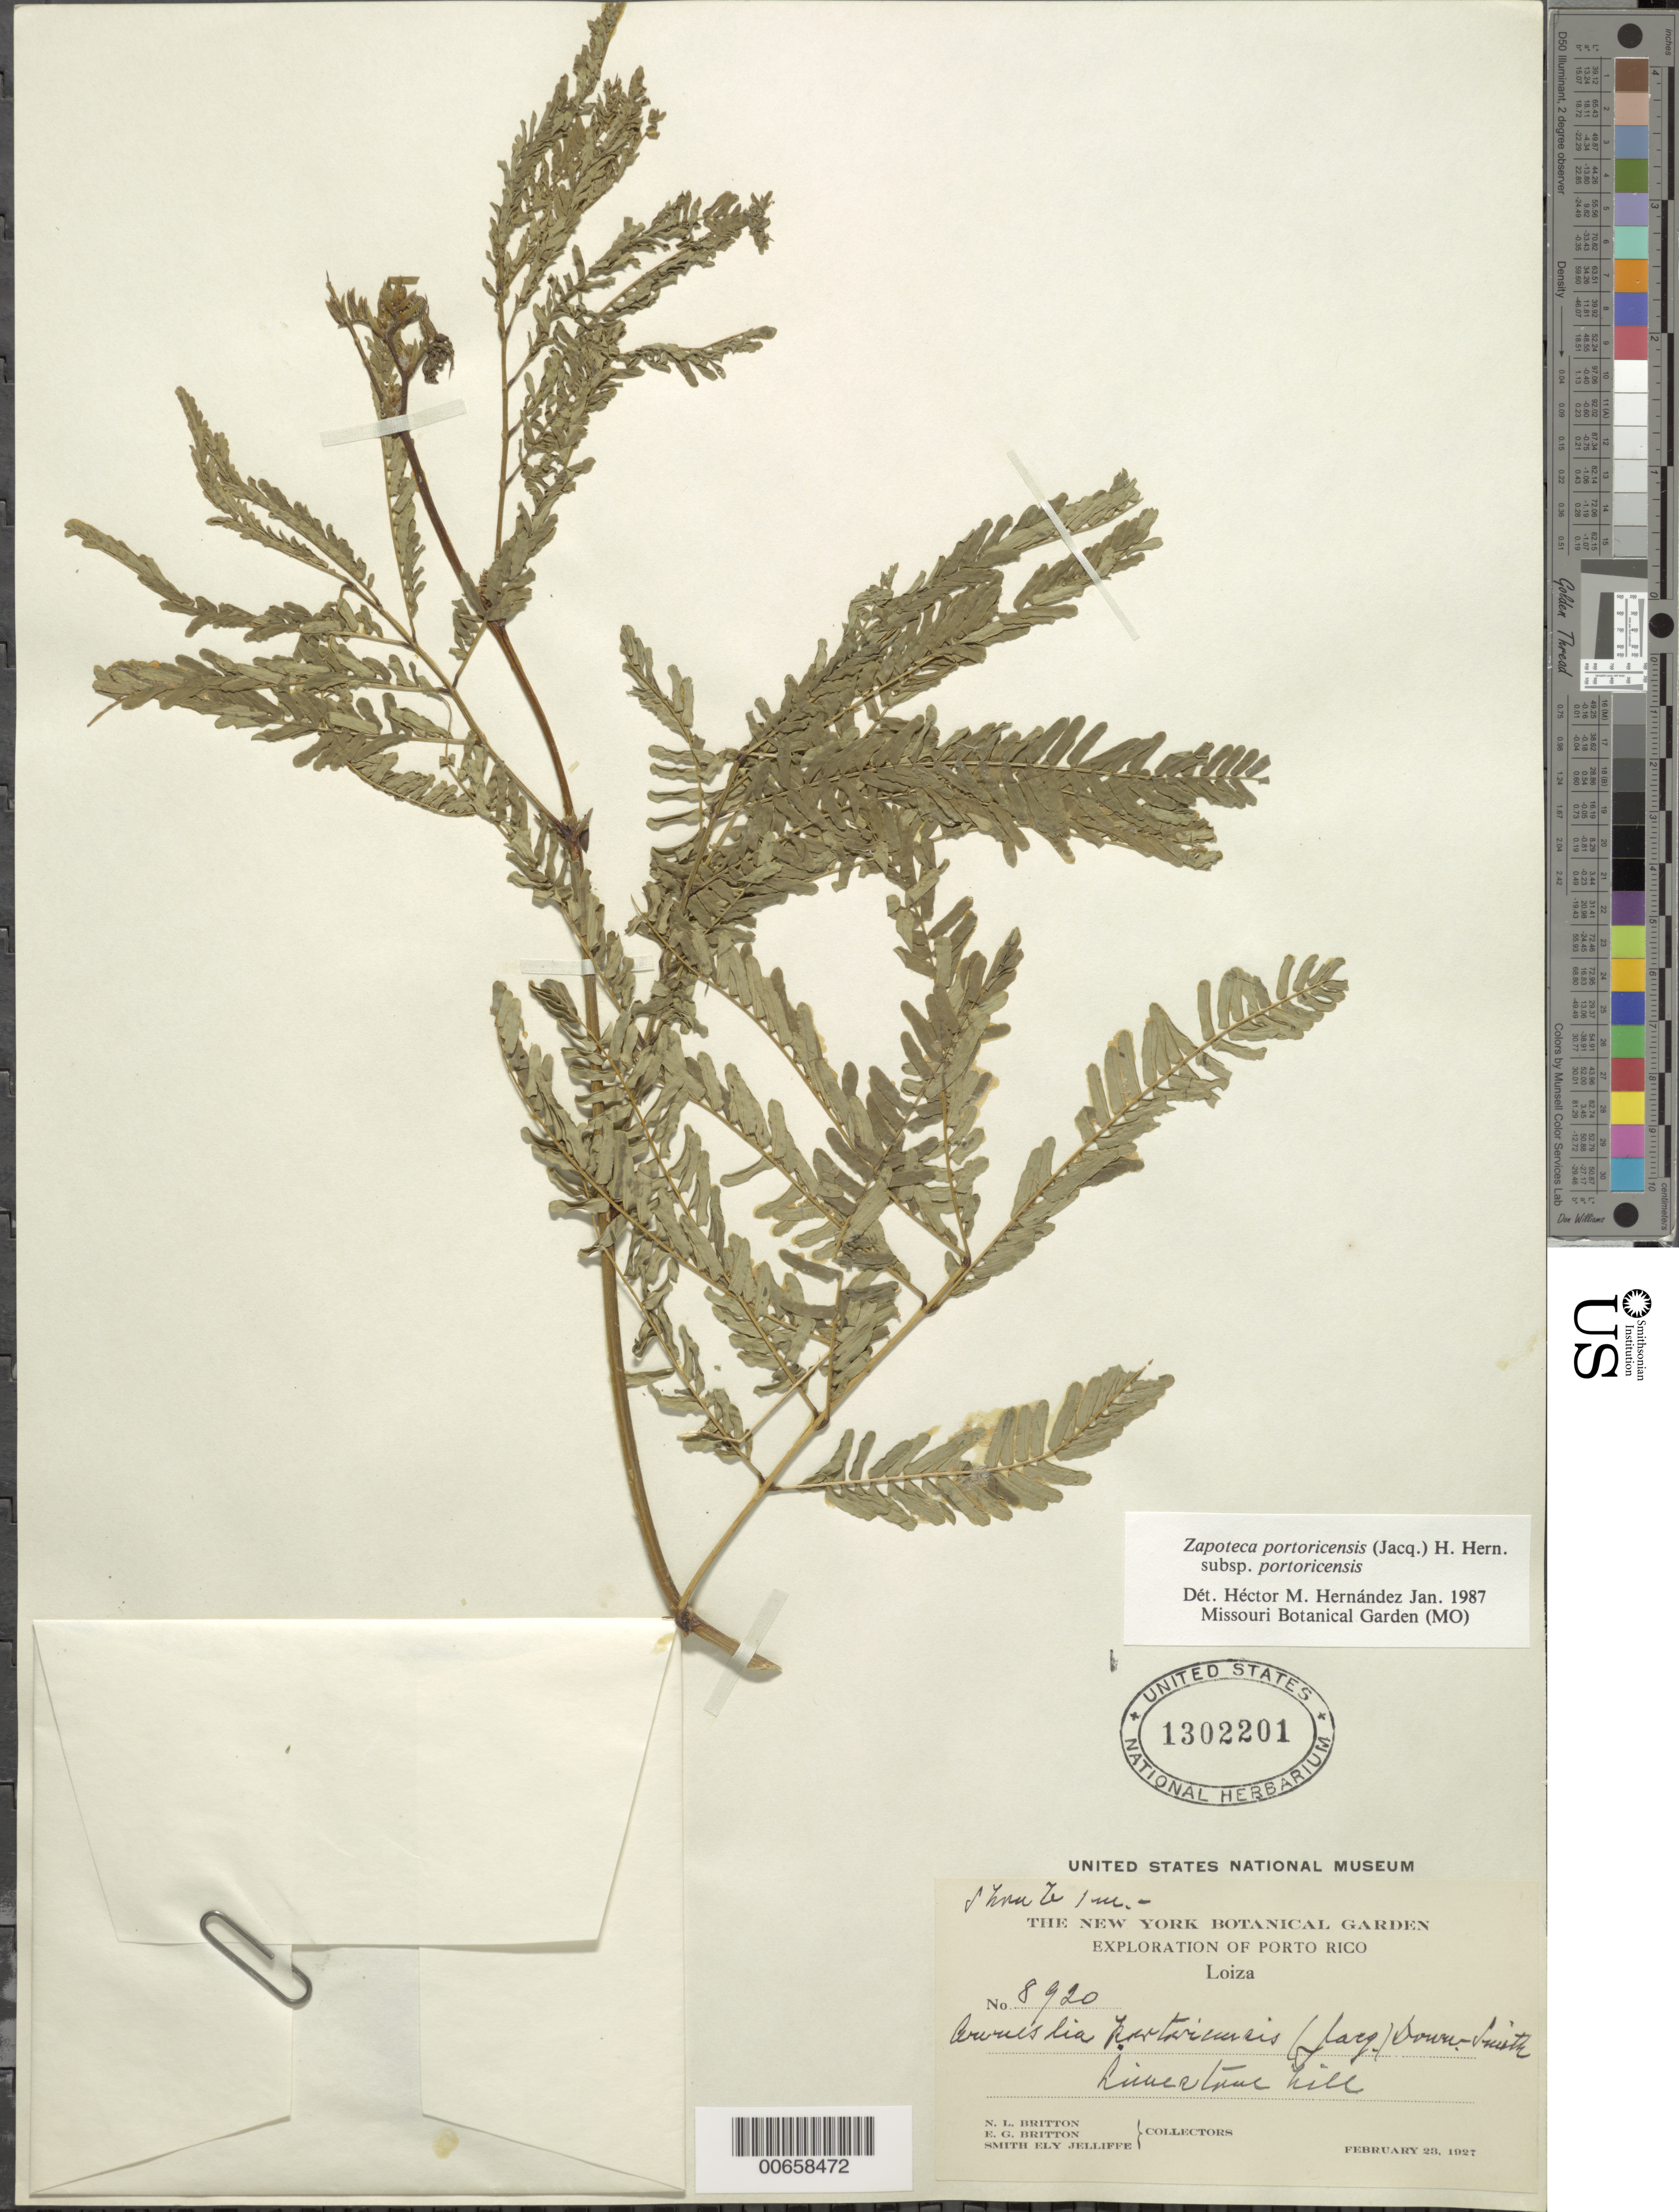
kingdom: Plantae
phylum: Tracheophyta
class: Magnoliopsida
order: Fabales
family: Fabaceae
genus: Zapoteca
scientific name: Zapoteca portoricensis subsp. portoricensis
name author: (Jacq.) H.M. Hern.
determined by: Hernandez, H. M., (MO), Missouri Botanical Garden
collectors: N. Britton, E. G. Britton & S. Jelliffe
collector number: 8920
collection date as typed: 23 Feb 1927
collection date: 1927-02-23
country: Puerto Rico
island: Greater Antilles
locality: Loiza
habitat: Limestone hill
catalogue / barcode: US 1302201